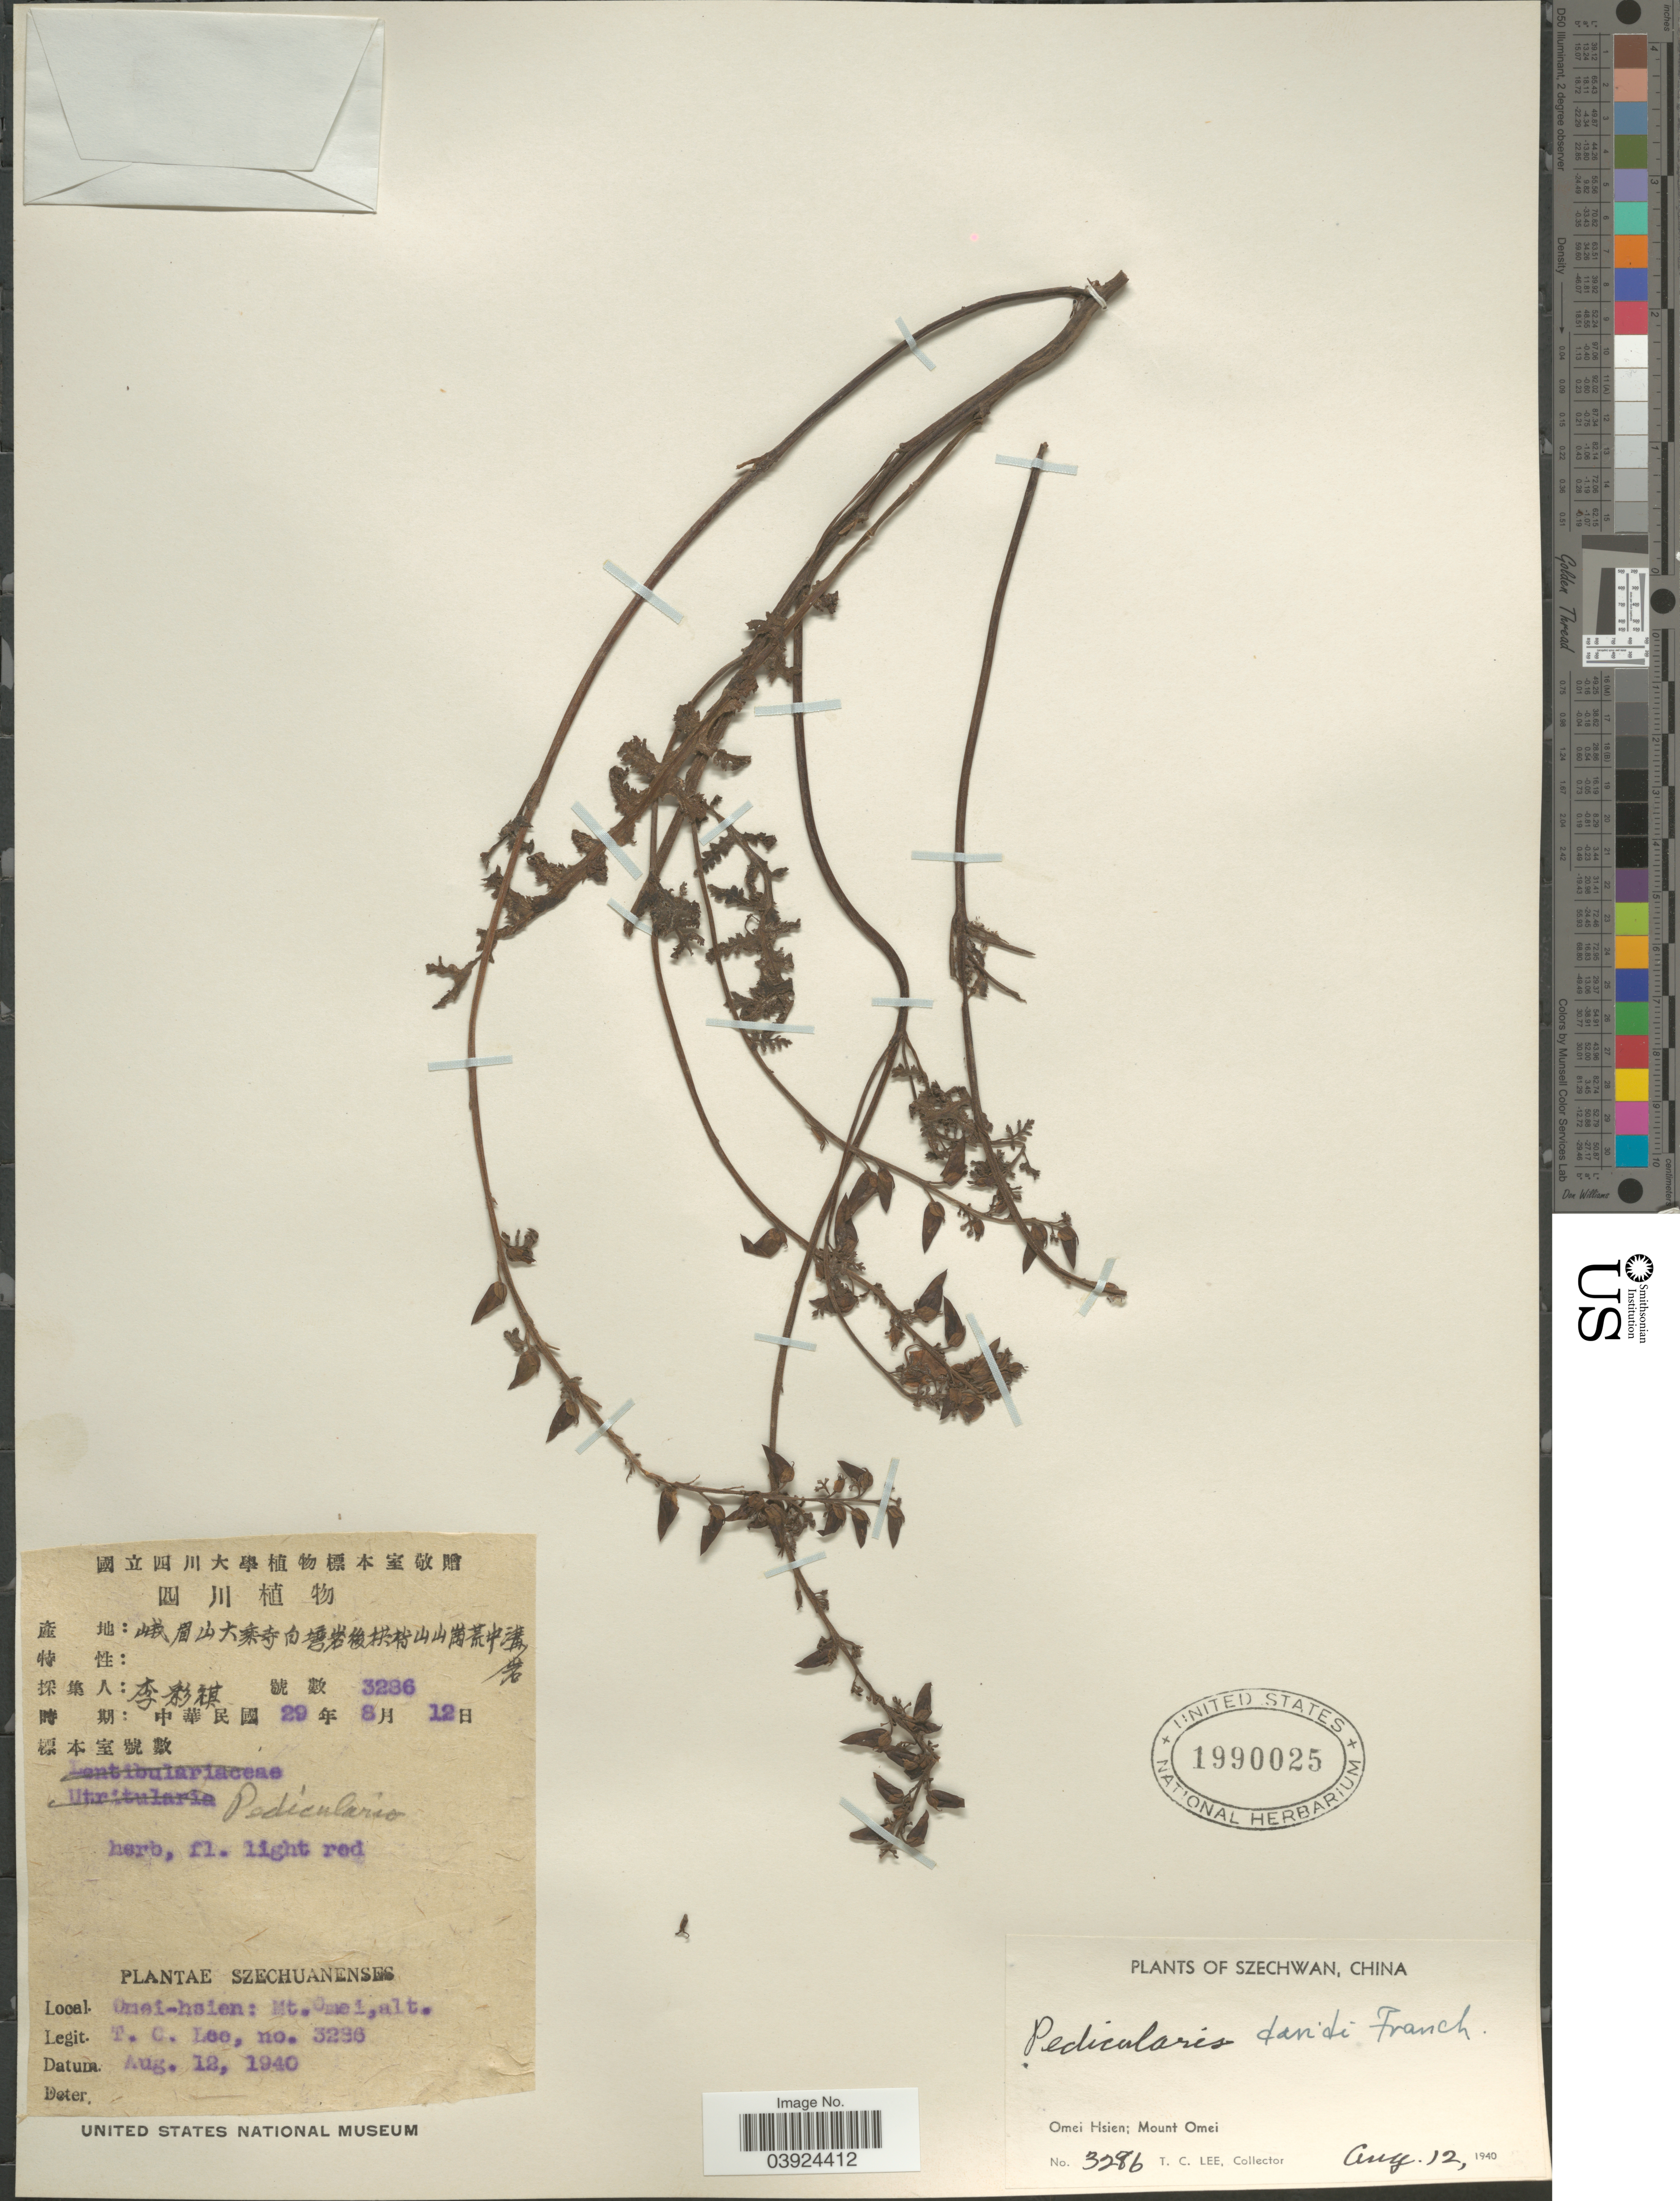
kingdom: Plantae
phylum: Tracheophyta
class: Magnoliopsida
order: Lamiales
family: Orobanchaceae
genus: Pedicularis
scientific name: Pedicularis davidii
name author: Franch.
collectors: T. Lee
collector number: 3286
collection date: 1940-08-12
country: China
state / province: Sichuan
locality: Omei-hsien. Szechwan. Mount Omei.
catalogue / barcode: US 1990025